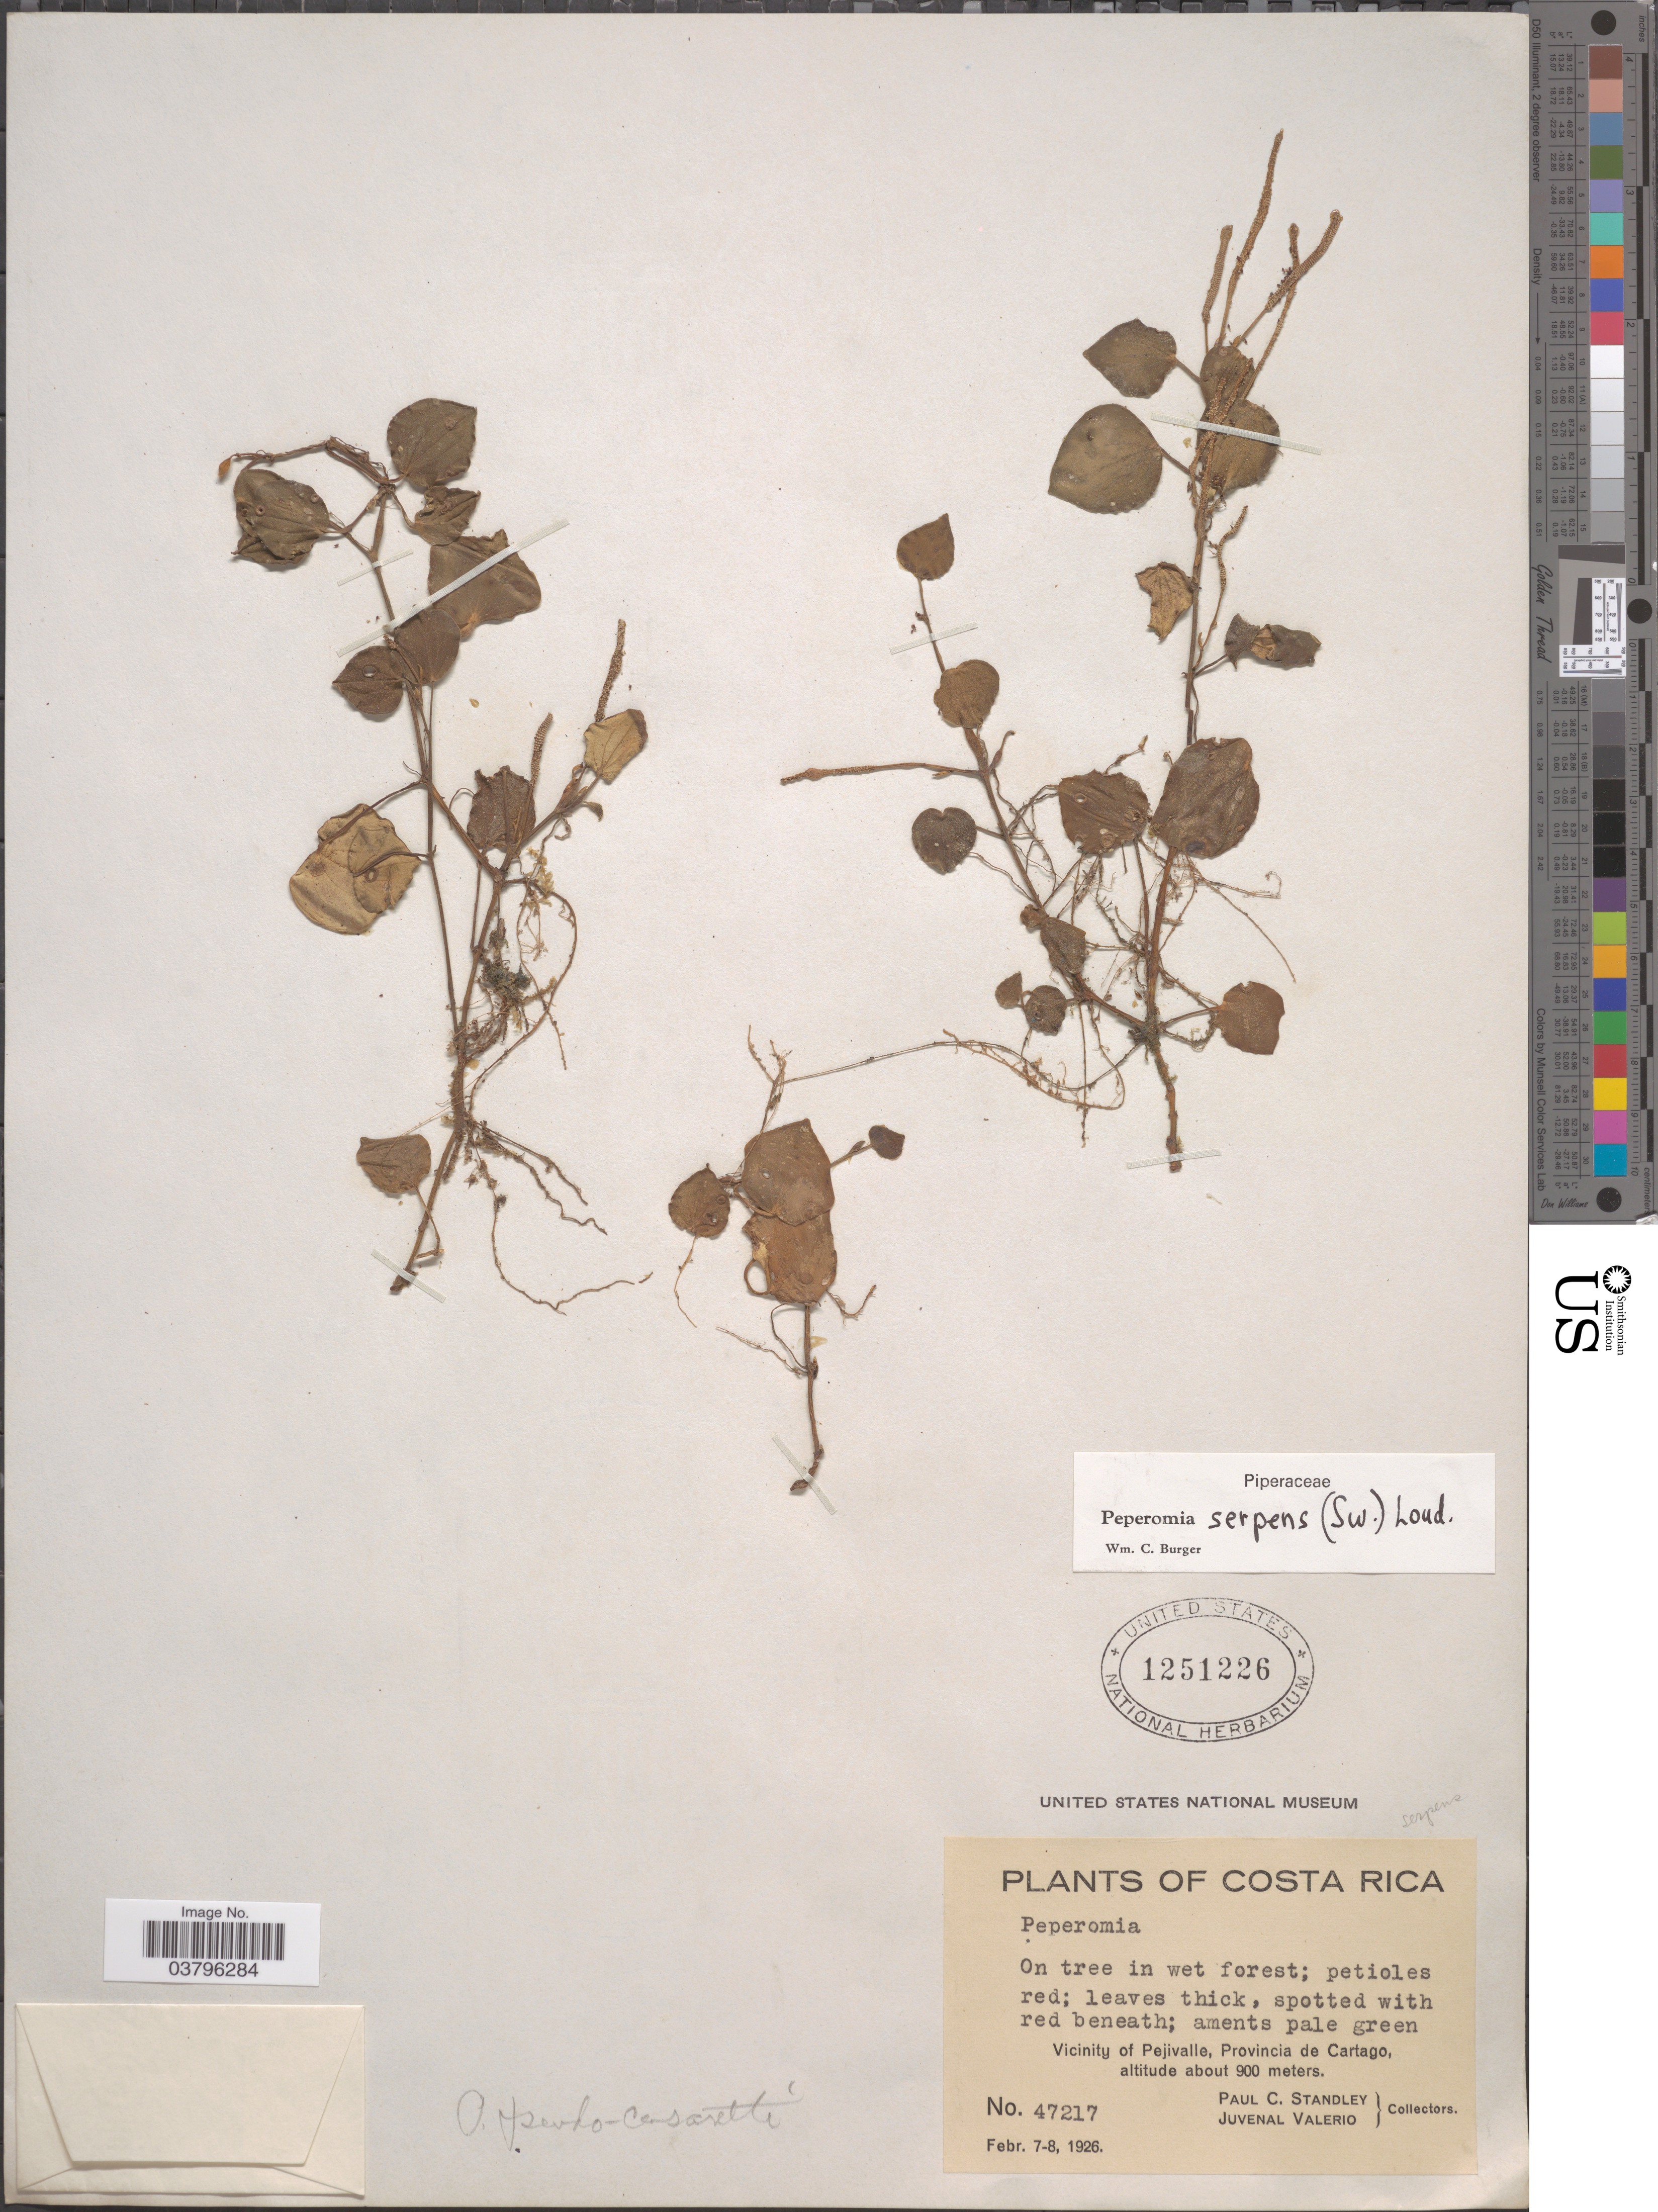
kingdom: Plantae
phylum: Tracheophyta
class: Magnoliopsida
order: Piperales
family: Piperaceae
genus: Peperomia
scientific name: Peperomia serpens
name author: (Sw.) Loudon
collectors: P. C. Standley & J. Valerio R.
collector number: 47217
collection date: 1926-02-07/1926-02-08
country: Costa Rica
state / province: Cartago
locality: Vicinity of Pejivalle.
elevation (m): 900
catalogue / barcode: US 1251226